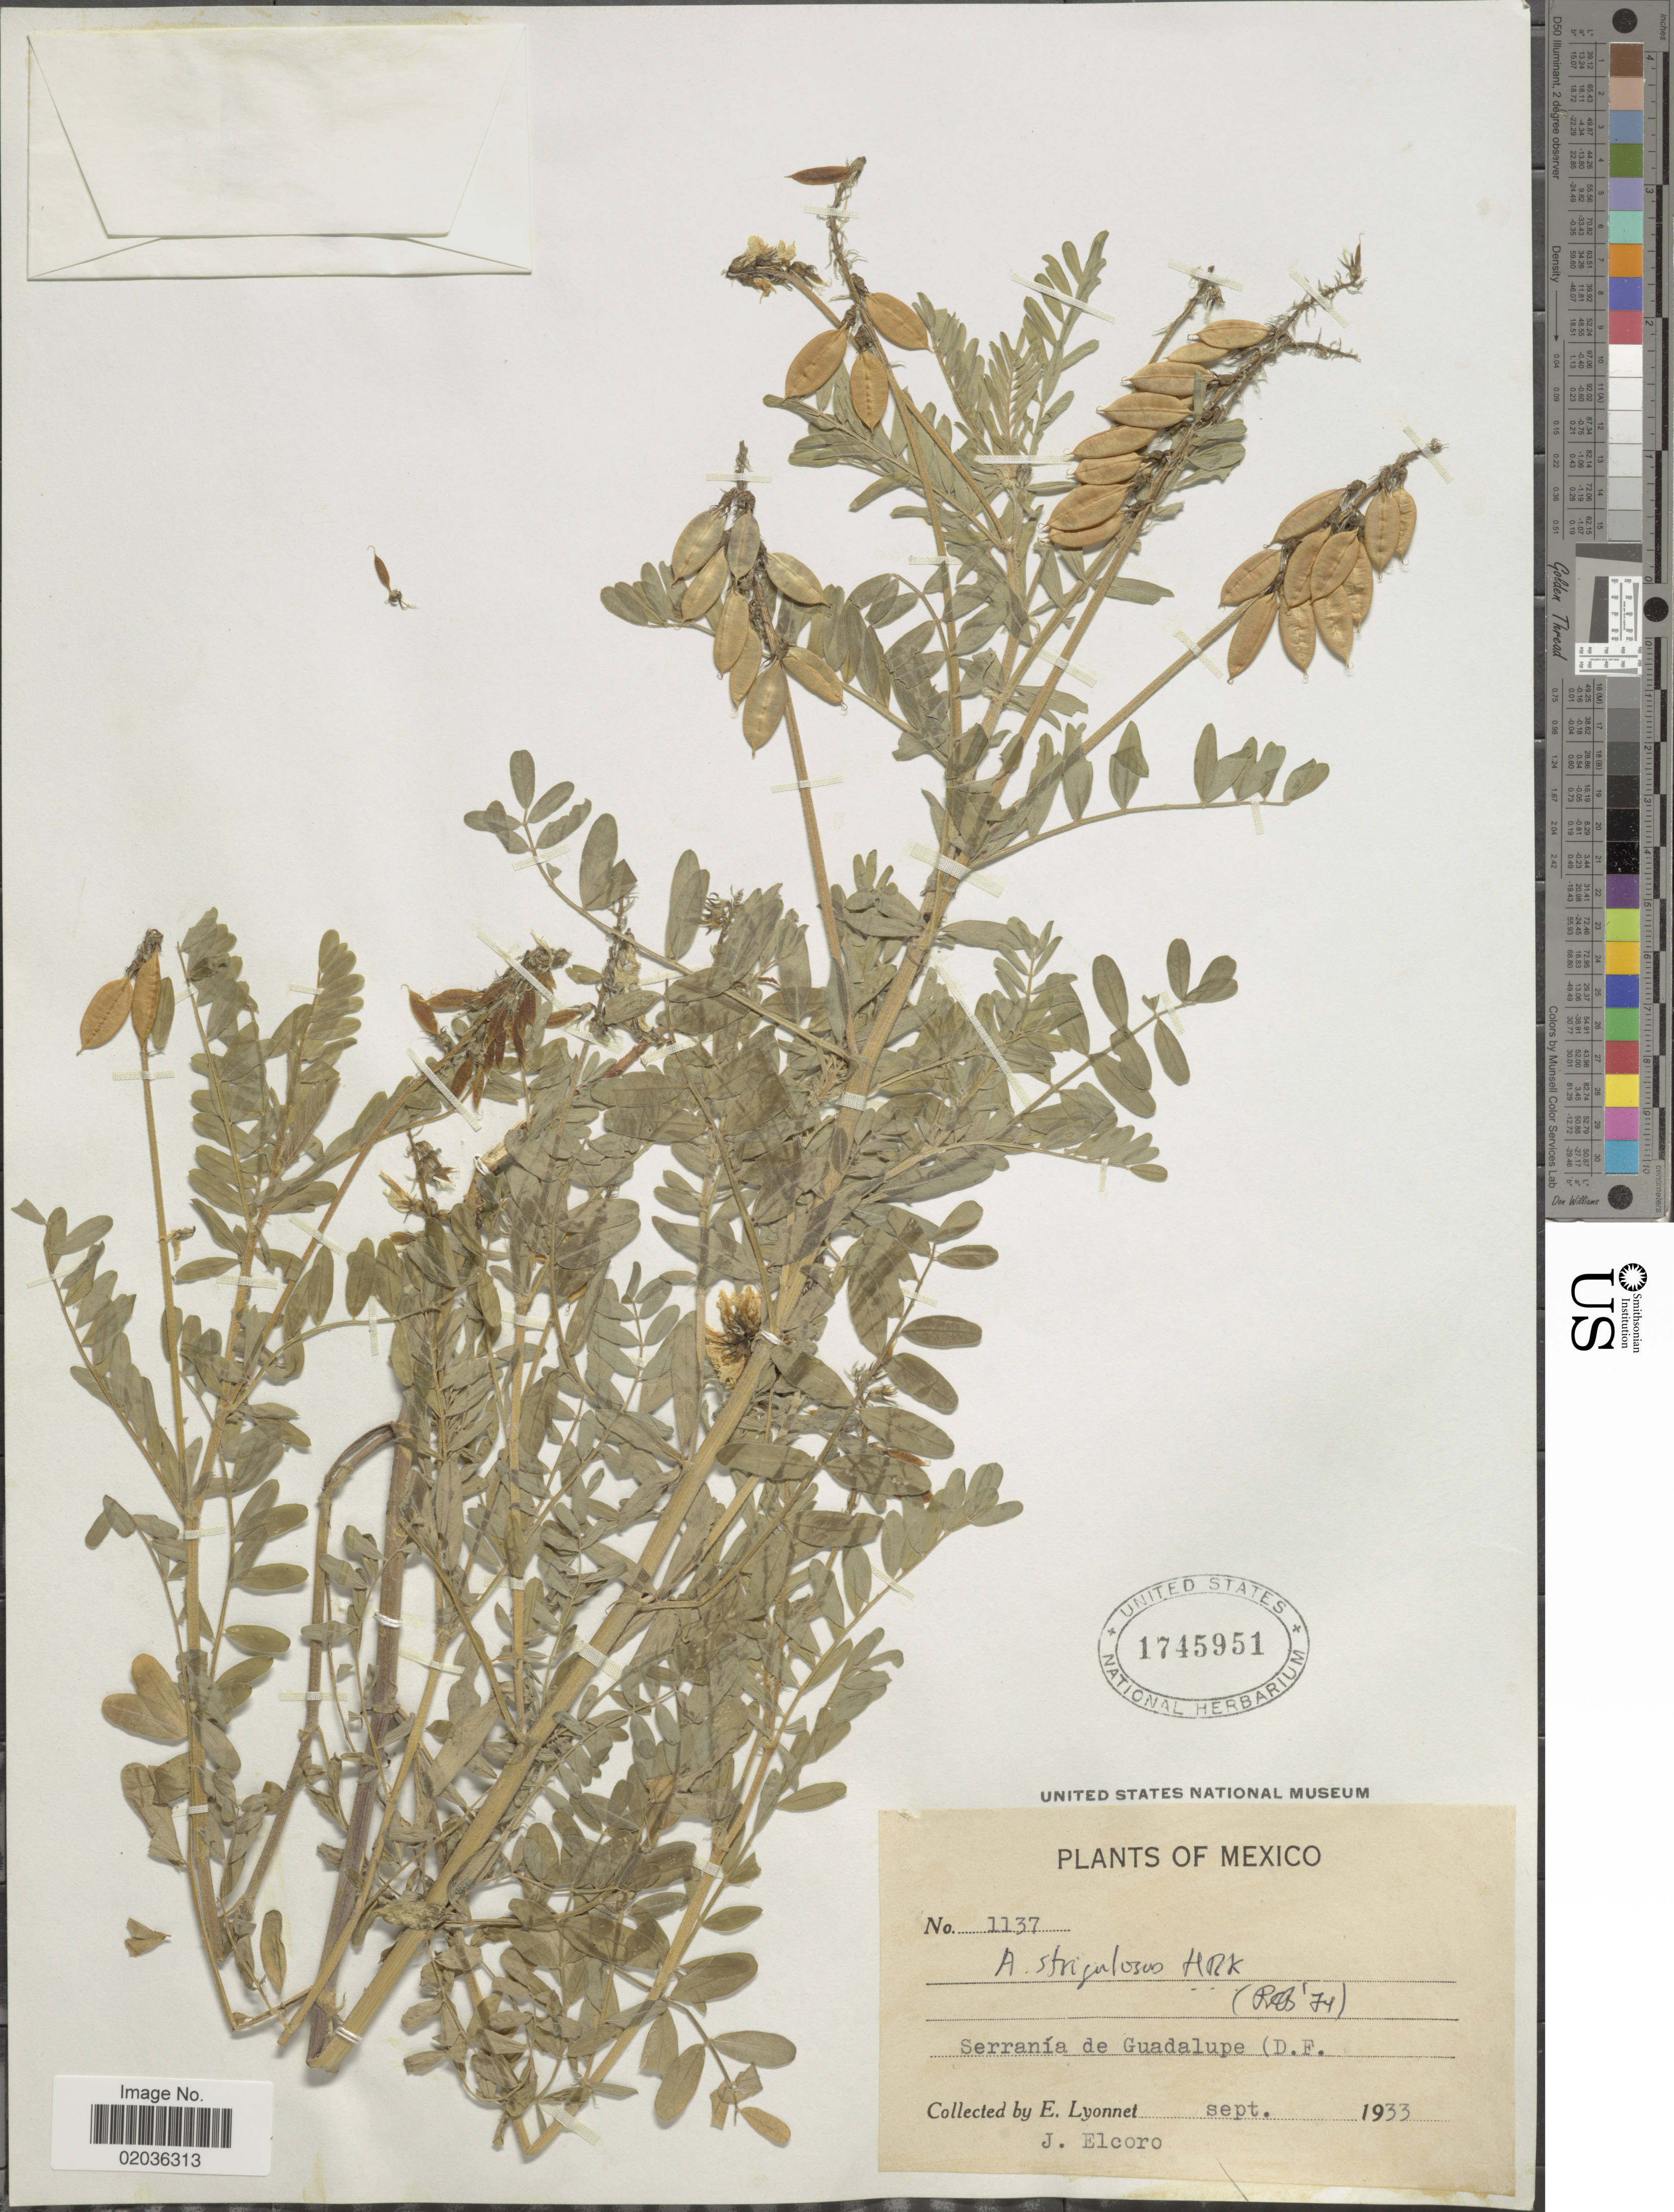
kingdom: Plantae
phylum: Tracheophyta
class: Magnoliopsida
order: Fabales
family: Fabaceae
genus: Astragalus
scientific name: Astragalus strigulosus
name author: Kunth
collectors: E. Lyonnet & J. Elcoro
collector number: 1137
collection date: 1933-09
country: Mexico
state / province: Distrito Federal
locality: Serrania de Guadalupe (D. F.)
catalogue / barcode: US 1745951